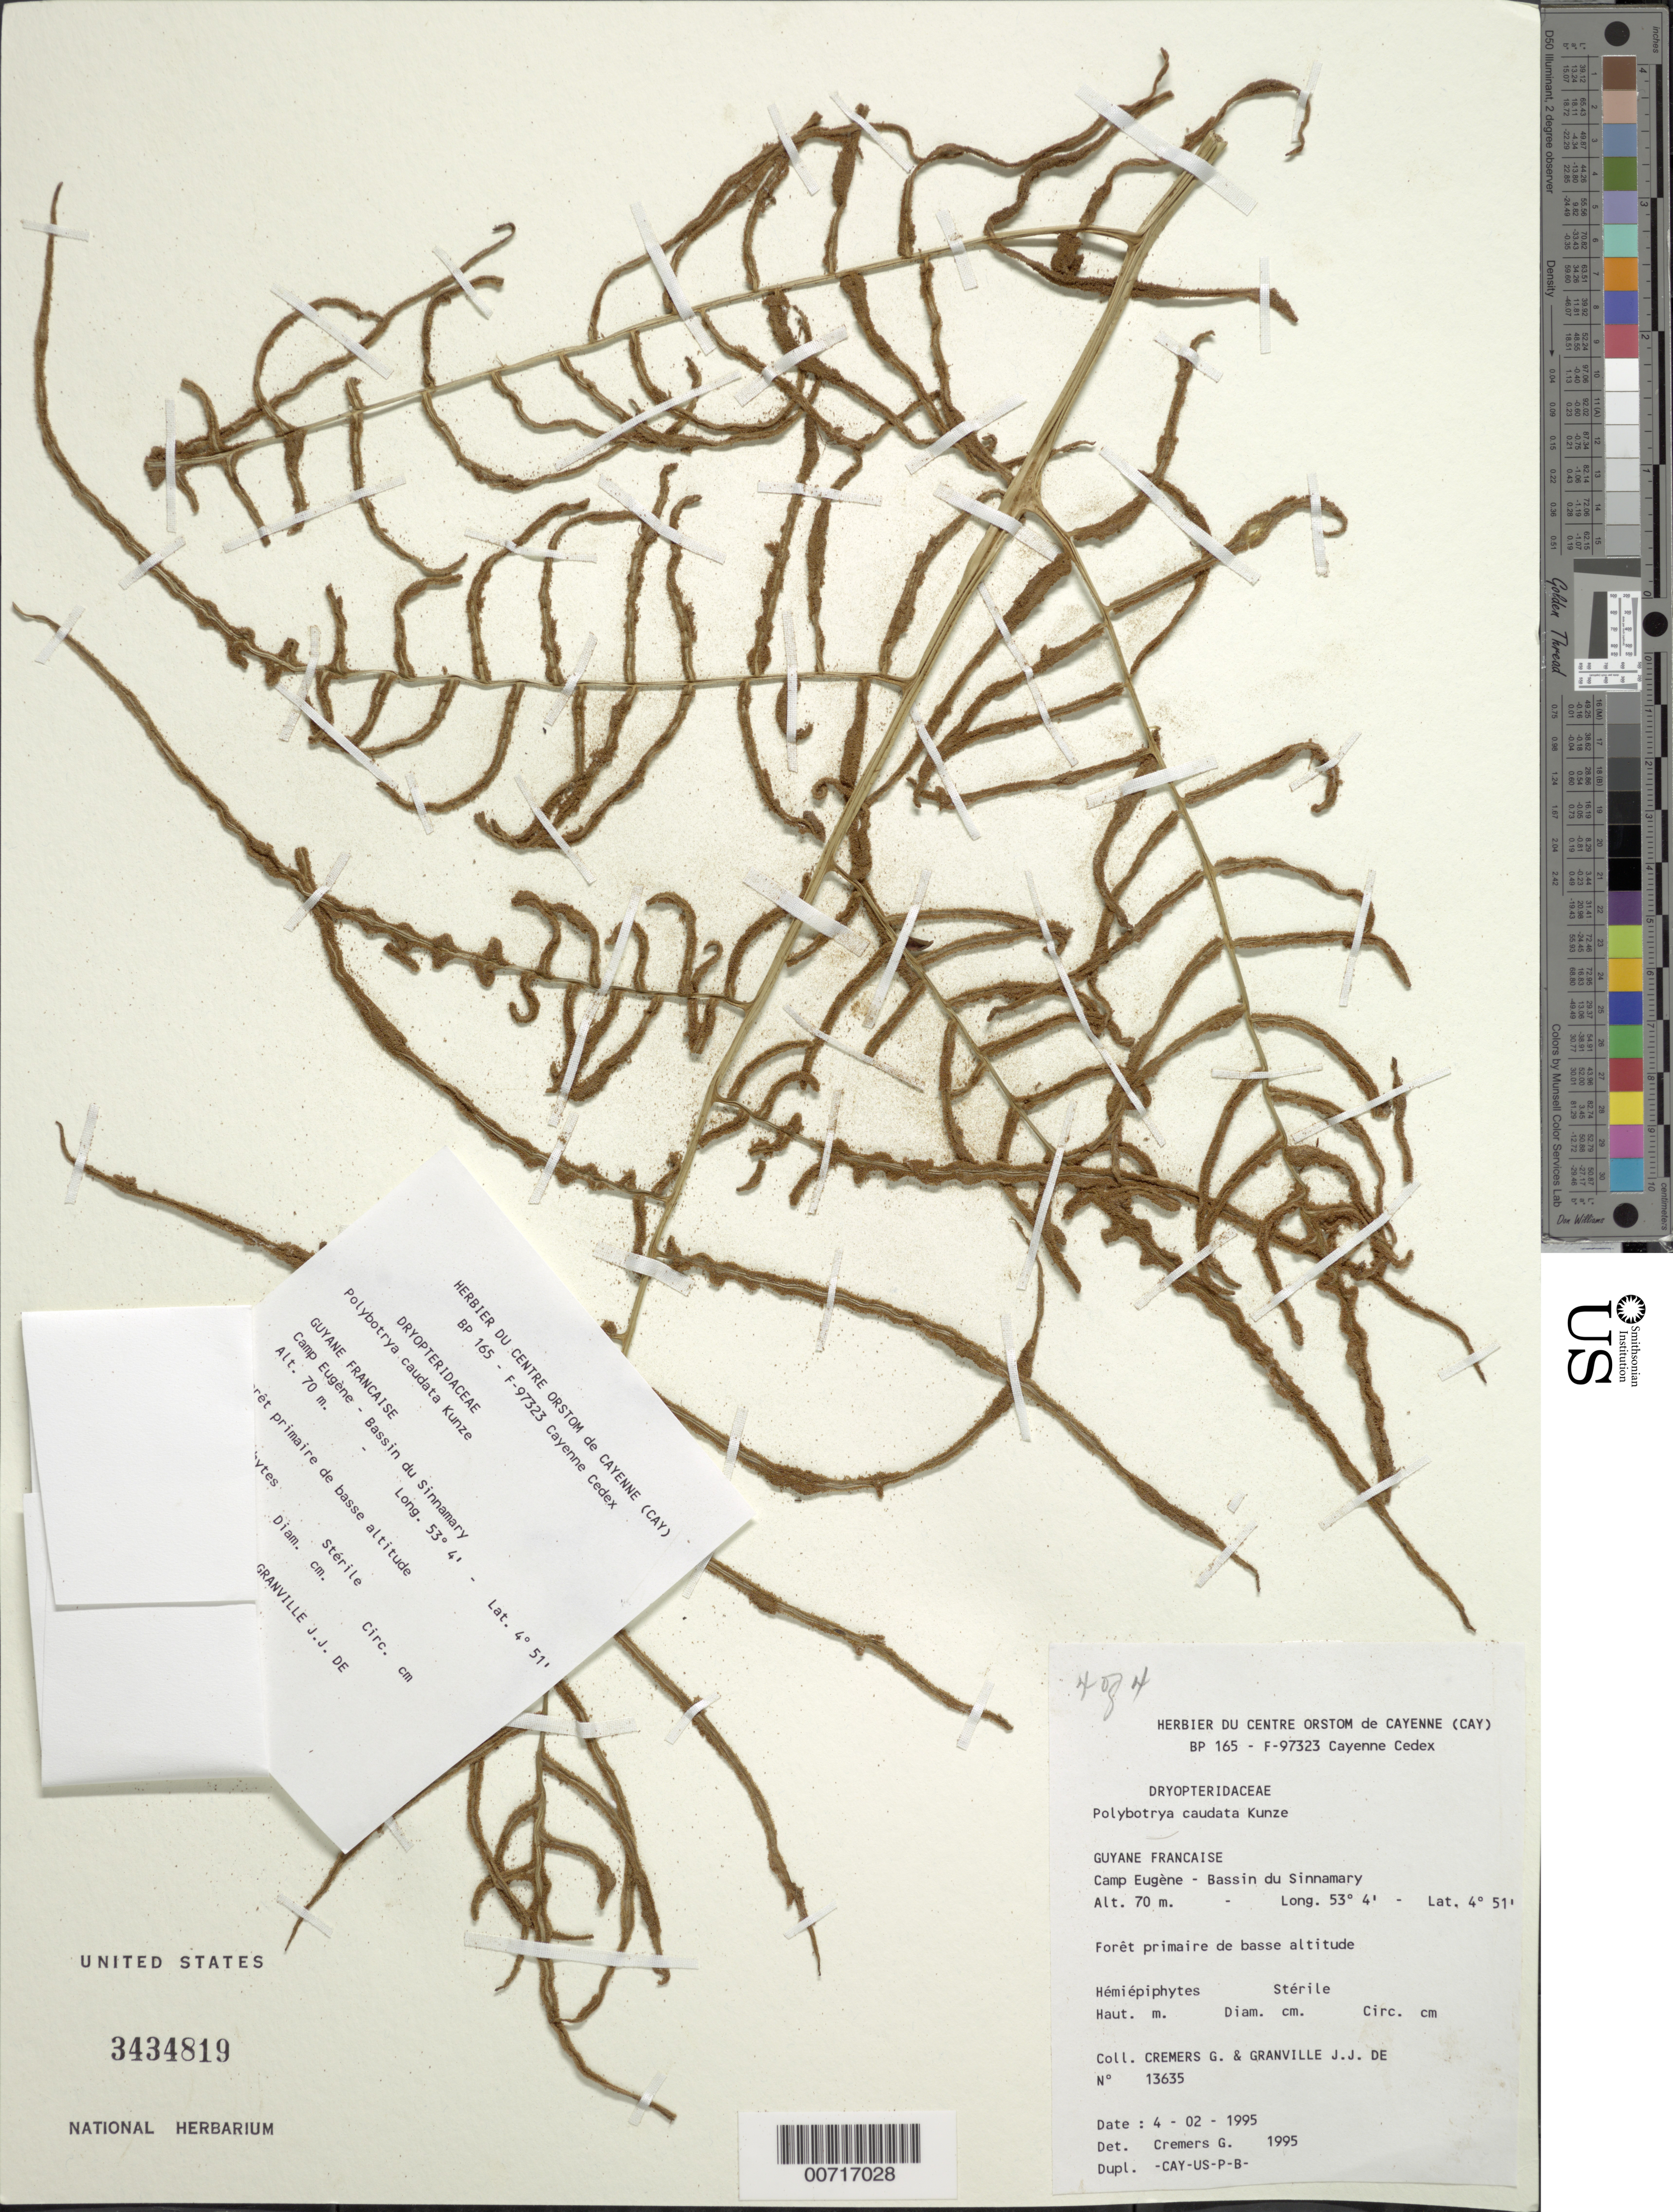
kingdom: Plantae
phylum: Tracheophyta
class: Polypodiopsida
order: Polypodiales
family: Dryopteridaceae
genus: Polybotrya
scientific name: Polybotrya caudata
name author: Kunze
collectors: G. Cremers & J.-J. de Granville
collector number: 13635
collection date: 1995-02-04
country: French Guiana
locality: Guyane Francaise. Camp Eugene-Bassin du Sinnamary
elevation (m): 70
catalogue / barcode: US 3434819